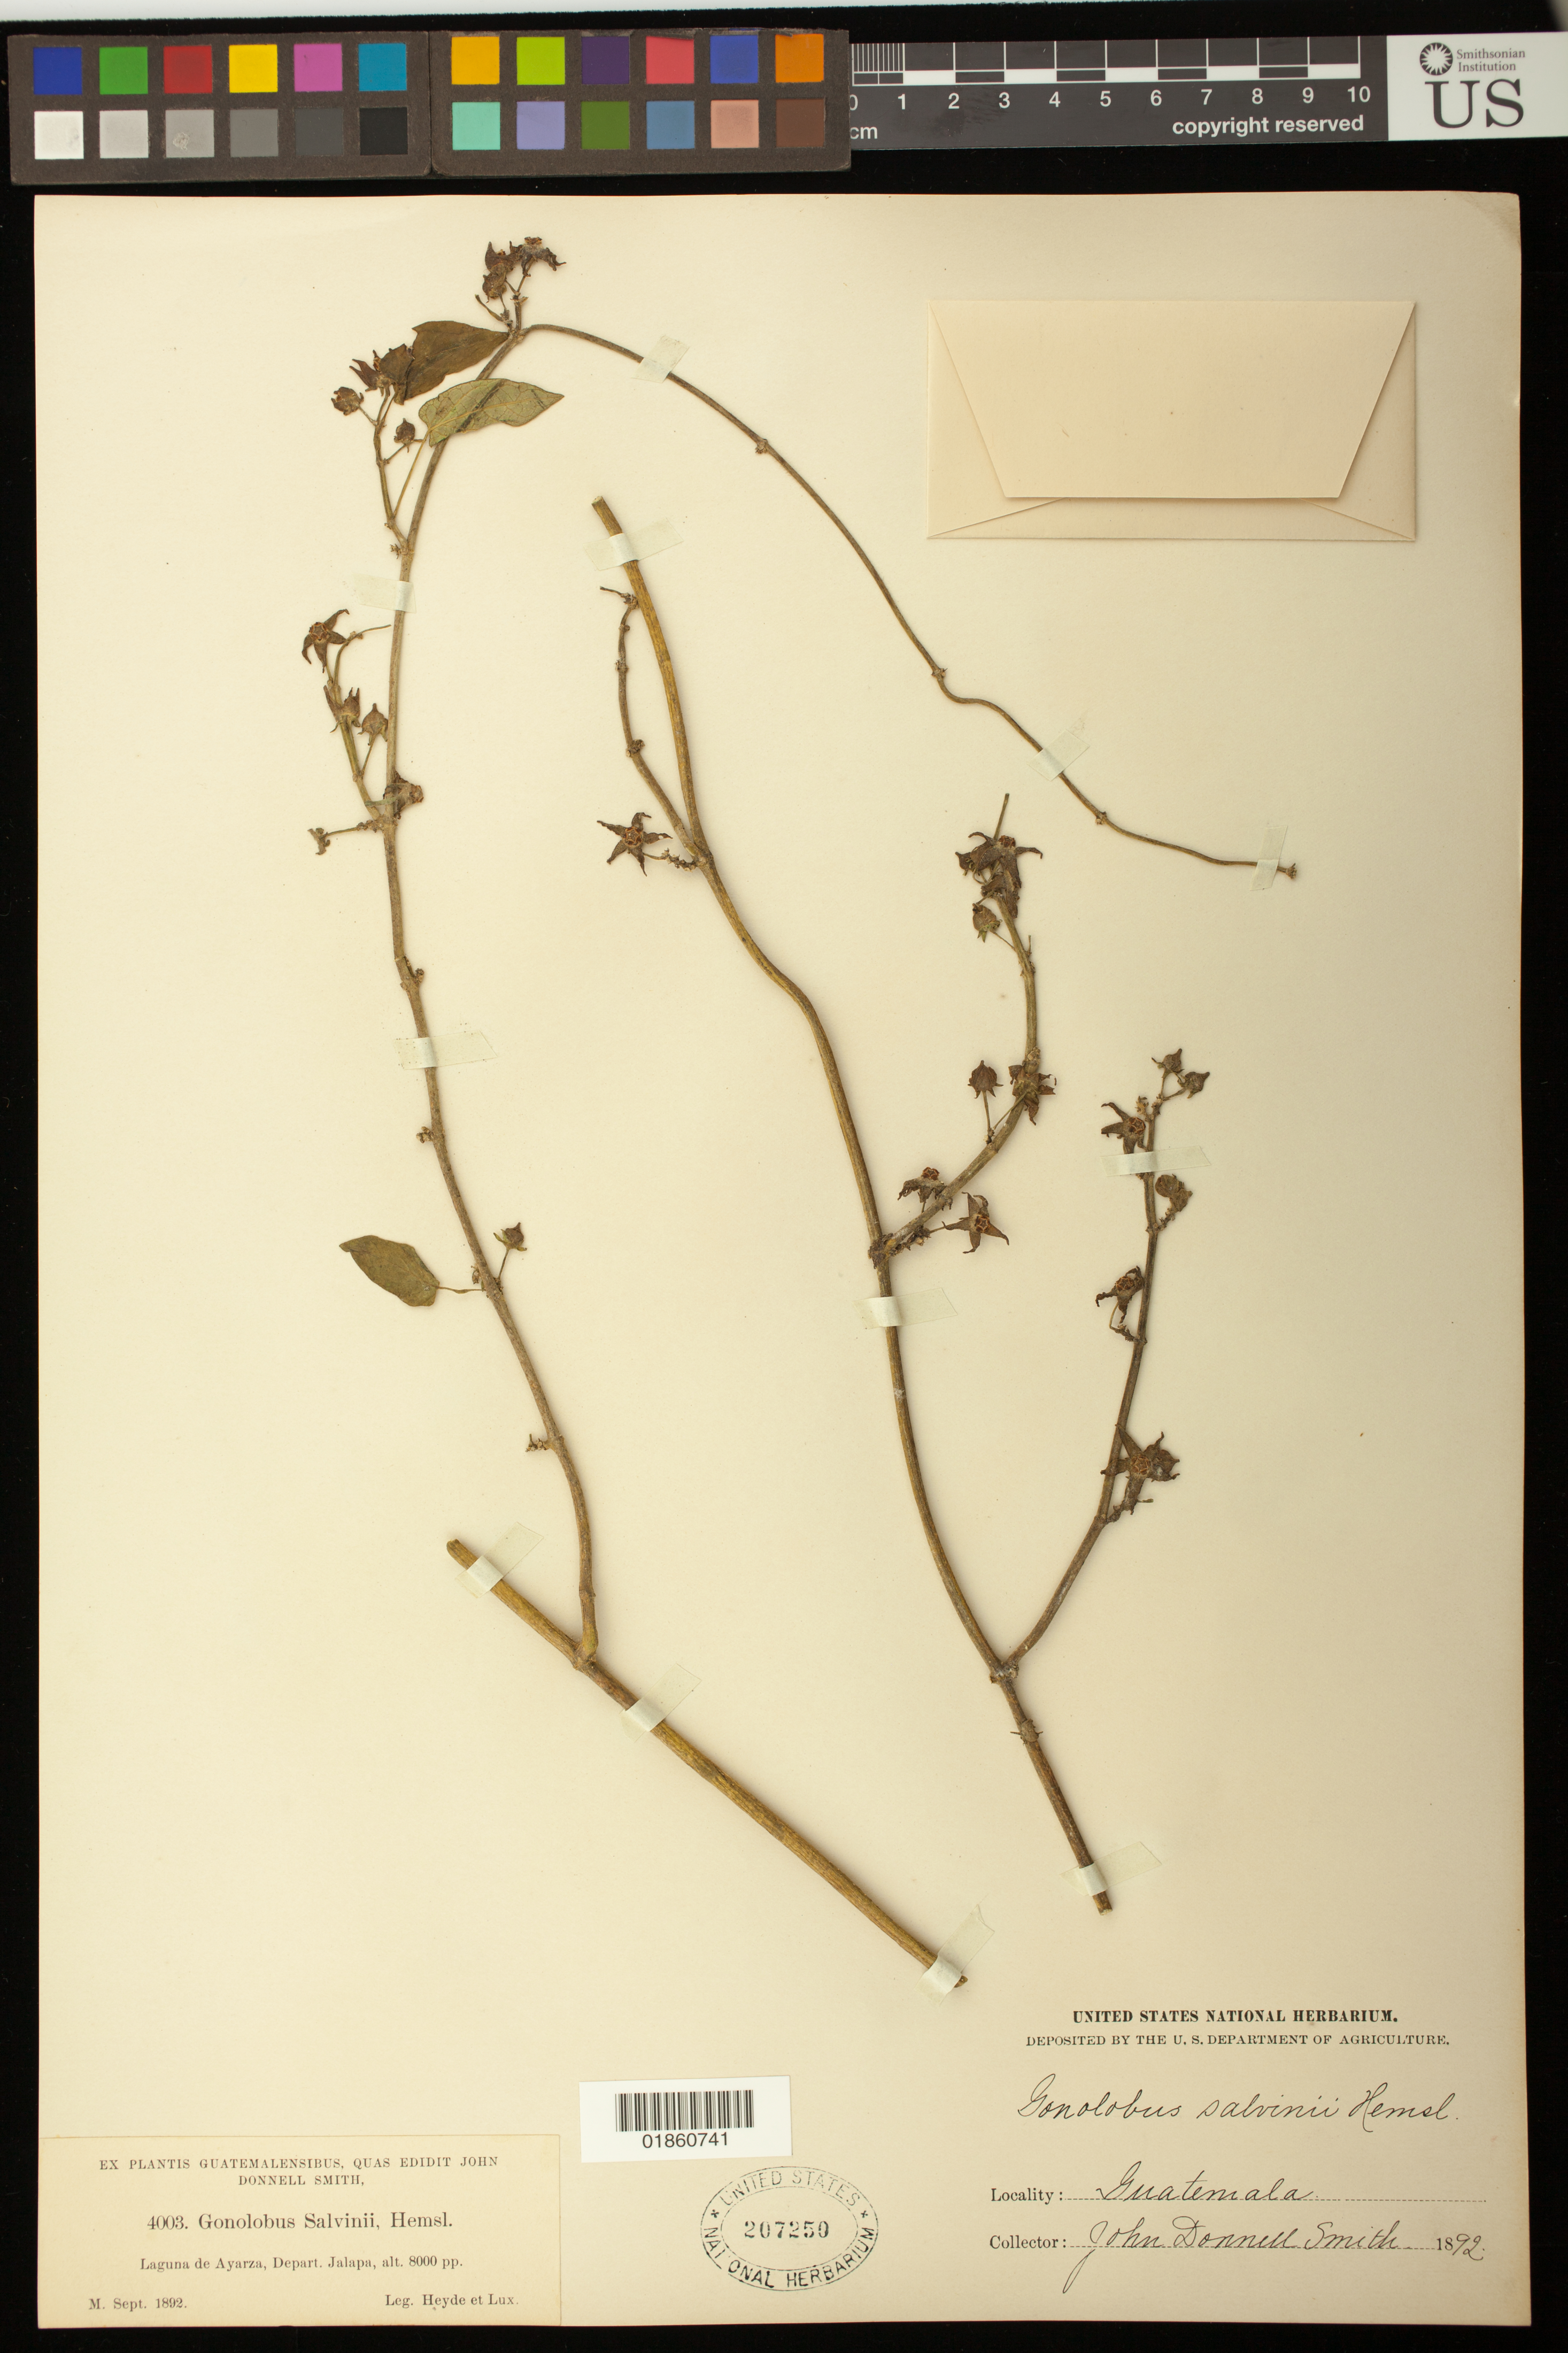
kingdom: Plantae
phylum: Tracheophyta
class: Magnoliopsida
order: Gentianales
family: Apocynaceae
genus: Gonolobus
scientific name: Gonolobus salvinii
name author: Hemsl.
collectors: E. T. Heyde & E. Lux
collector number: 4003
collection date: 1892-09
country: Guatemala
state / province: Santa Rosa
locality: Laguna de Ayarza, Depart. Jalapa.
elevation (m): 2438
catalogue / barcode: US 207250